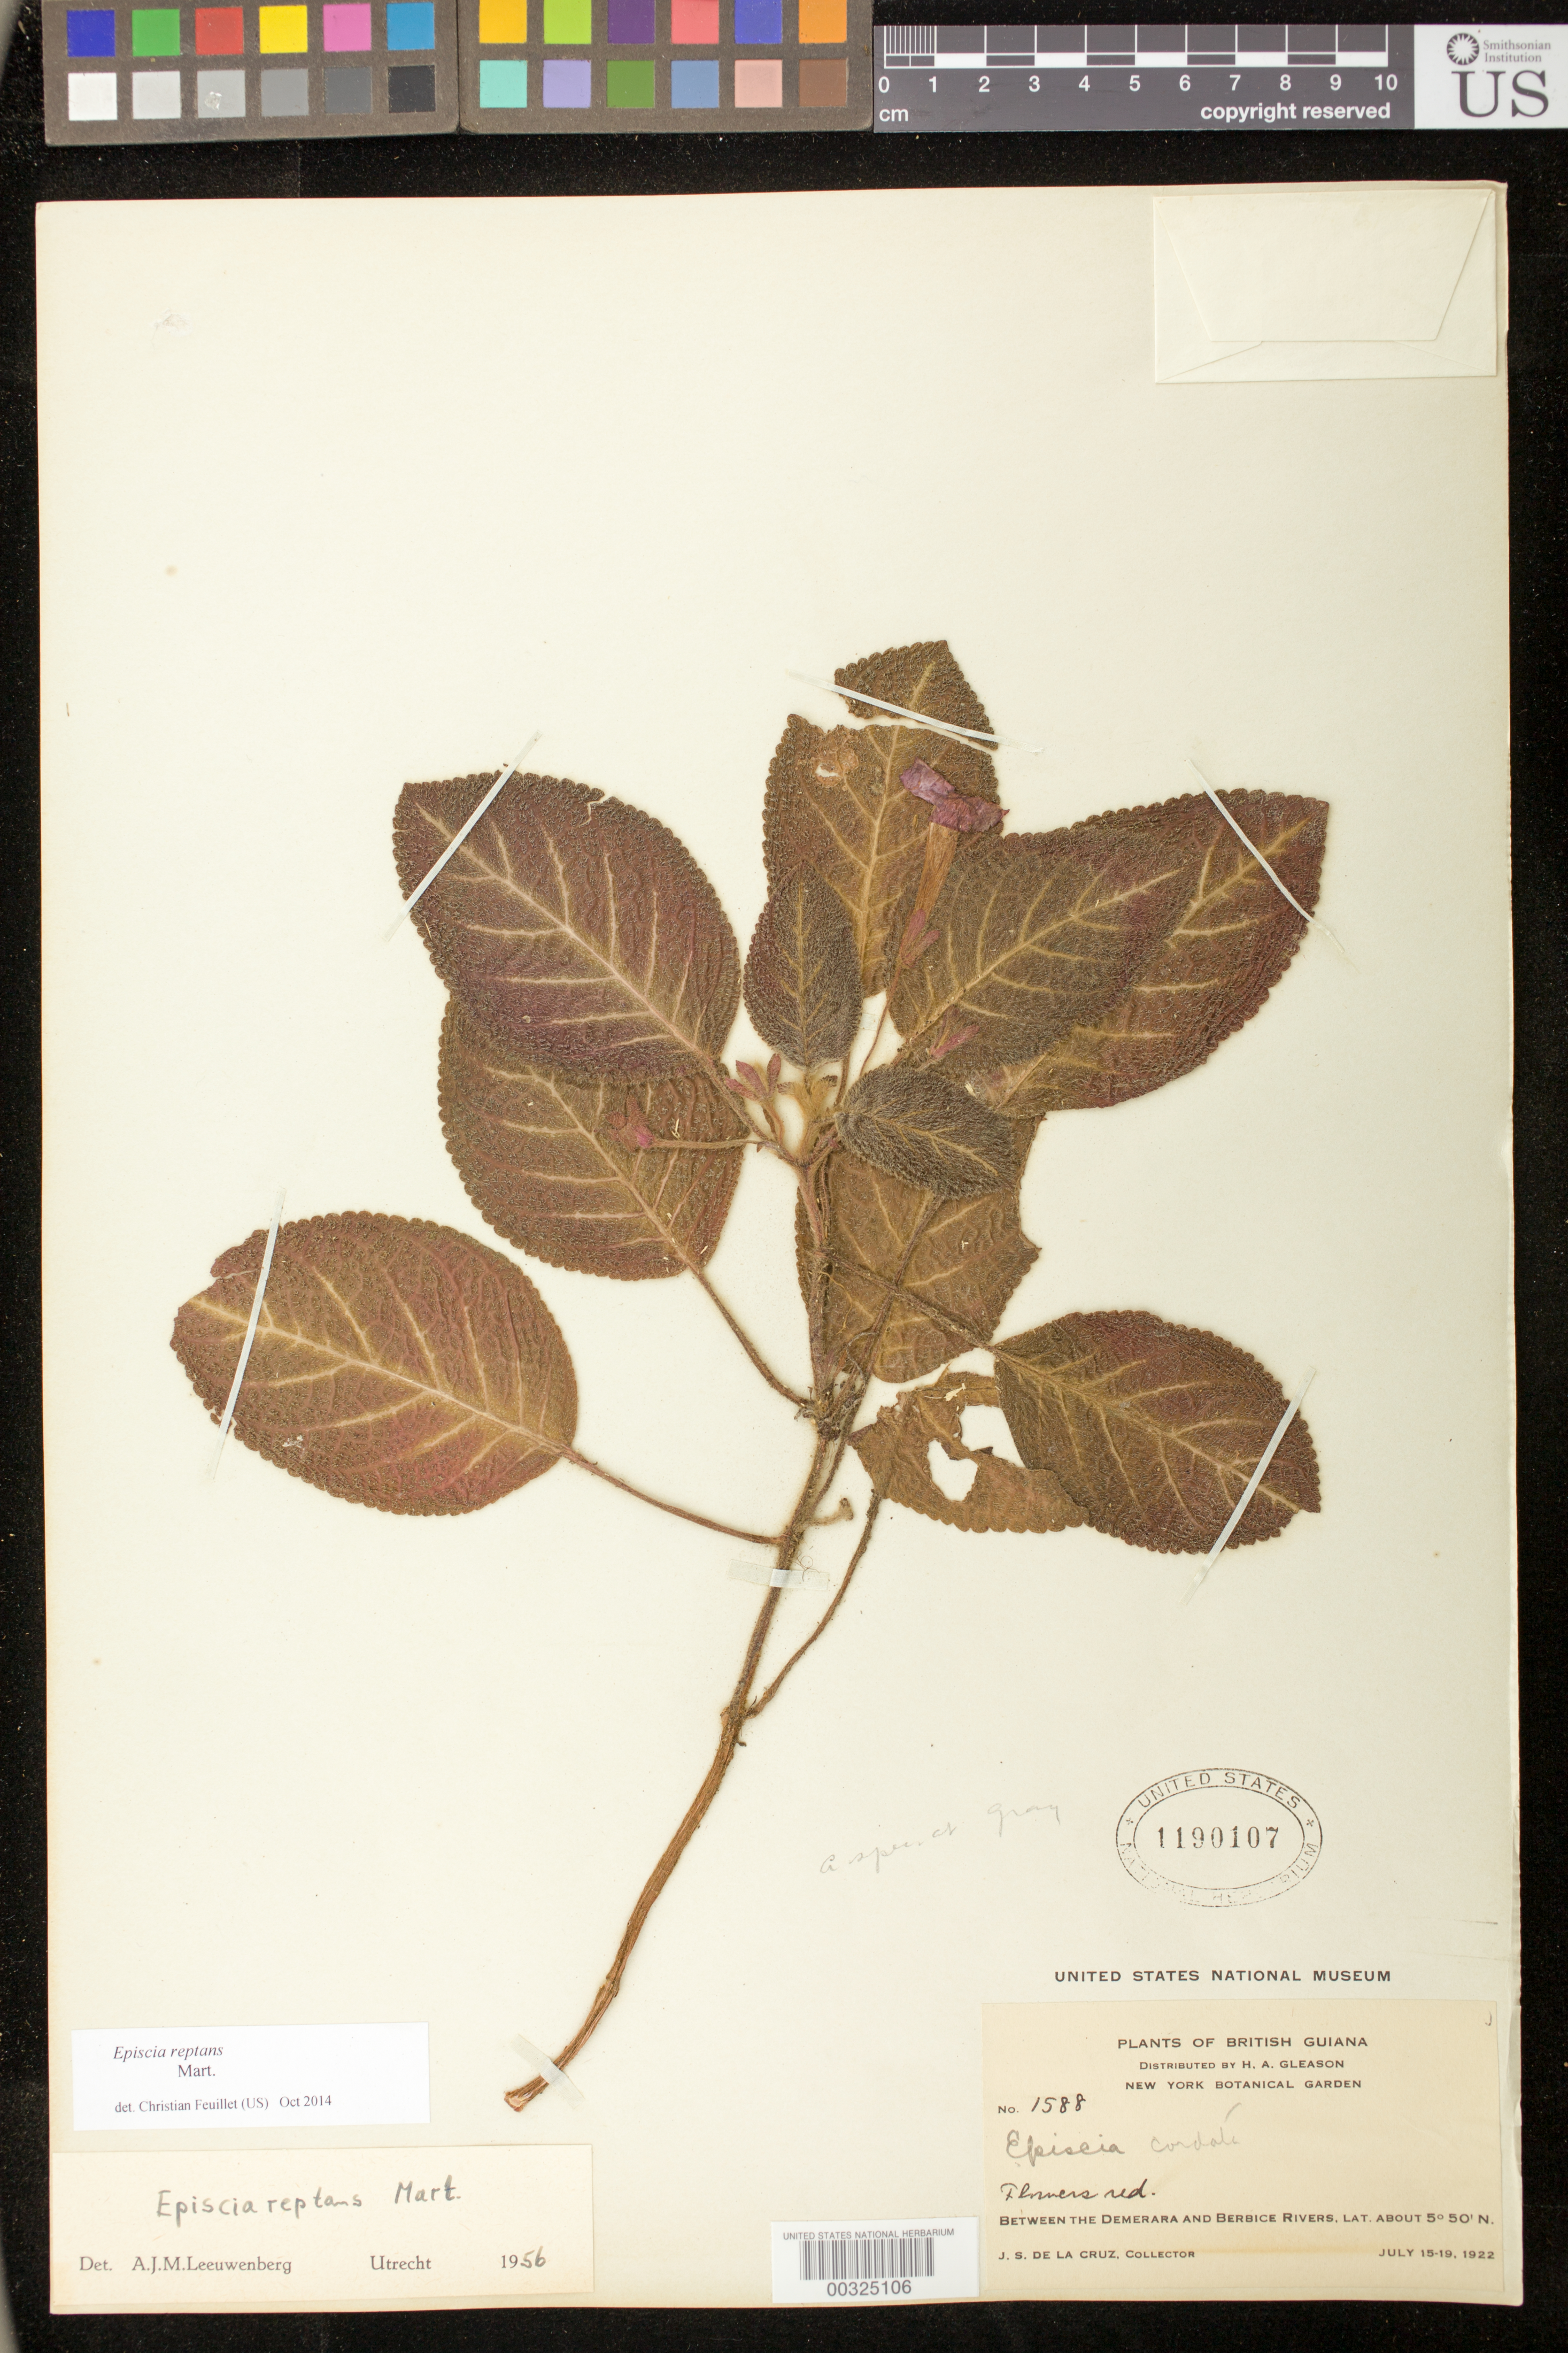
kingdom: Plantae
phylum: Tracheophyta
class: Magnoliopsida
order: Lamiales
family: Gesneriaceae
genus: Episcia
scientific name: Episcia reptans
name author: Mart.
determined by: Leeuwenberg, A. J. M.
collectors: J. S. de la Cruz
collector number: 1588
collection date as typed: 15-19 Jul 1922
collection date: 1922-07-15/1922-07-19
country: Guyana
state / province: U. Demerara-Berbice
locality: Between the Demerara and Berbice Rivers, lat. about 5° 50' N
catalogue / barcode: US 1190107